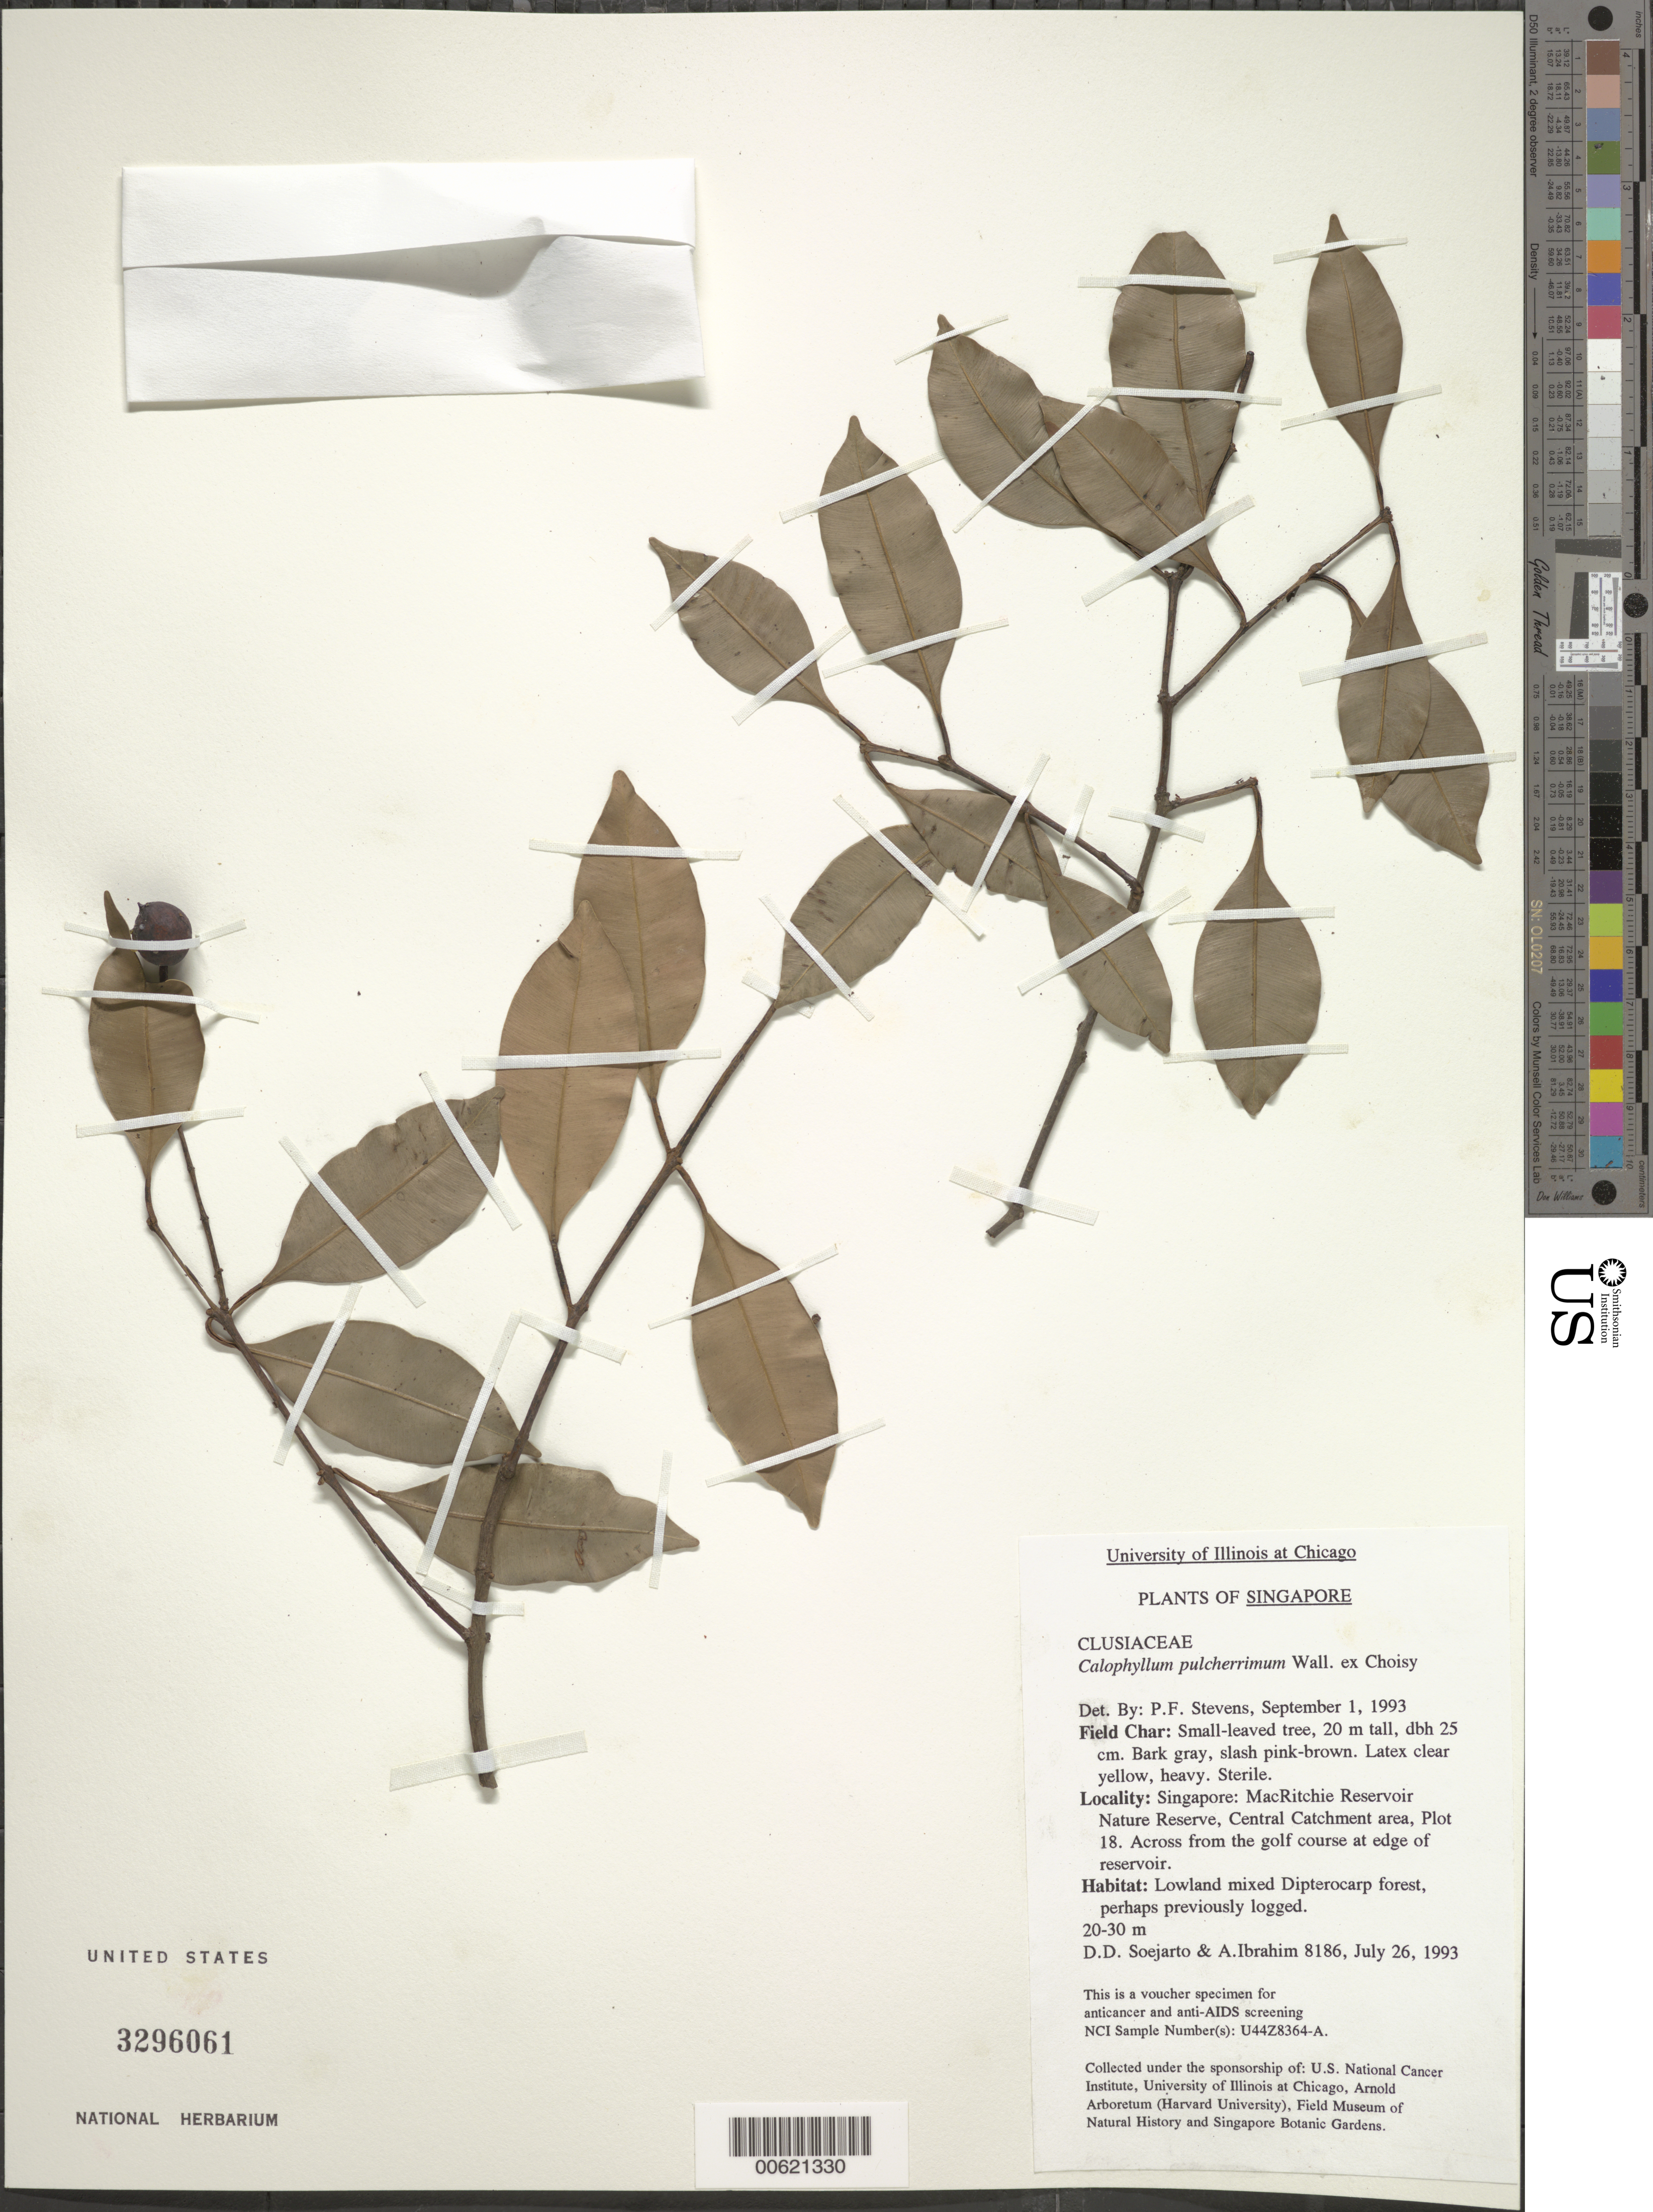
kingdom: Plantae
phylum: Tracheophyta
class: Magnoliopsida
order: Malpighiales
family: Calophyllaceae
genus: Calophyllum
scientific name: Calophyllum pulcherrimum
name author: Wall. ex Choisy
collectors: A. Ibrahim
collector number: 8186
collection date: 1993-07-26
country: Singapore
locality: MacRitchie Reservoir Nature Reserve, Central Catchment area, Plot 18. Across from the golf course at edge of reservoir.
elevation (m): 20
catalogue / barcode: US 3296061